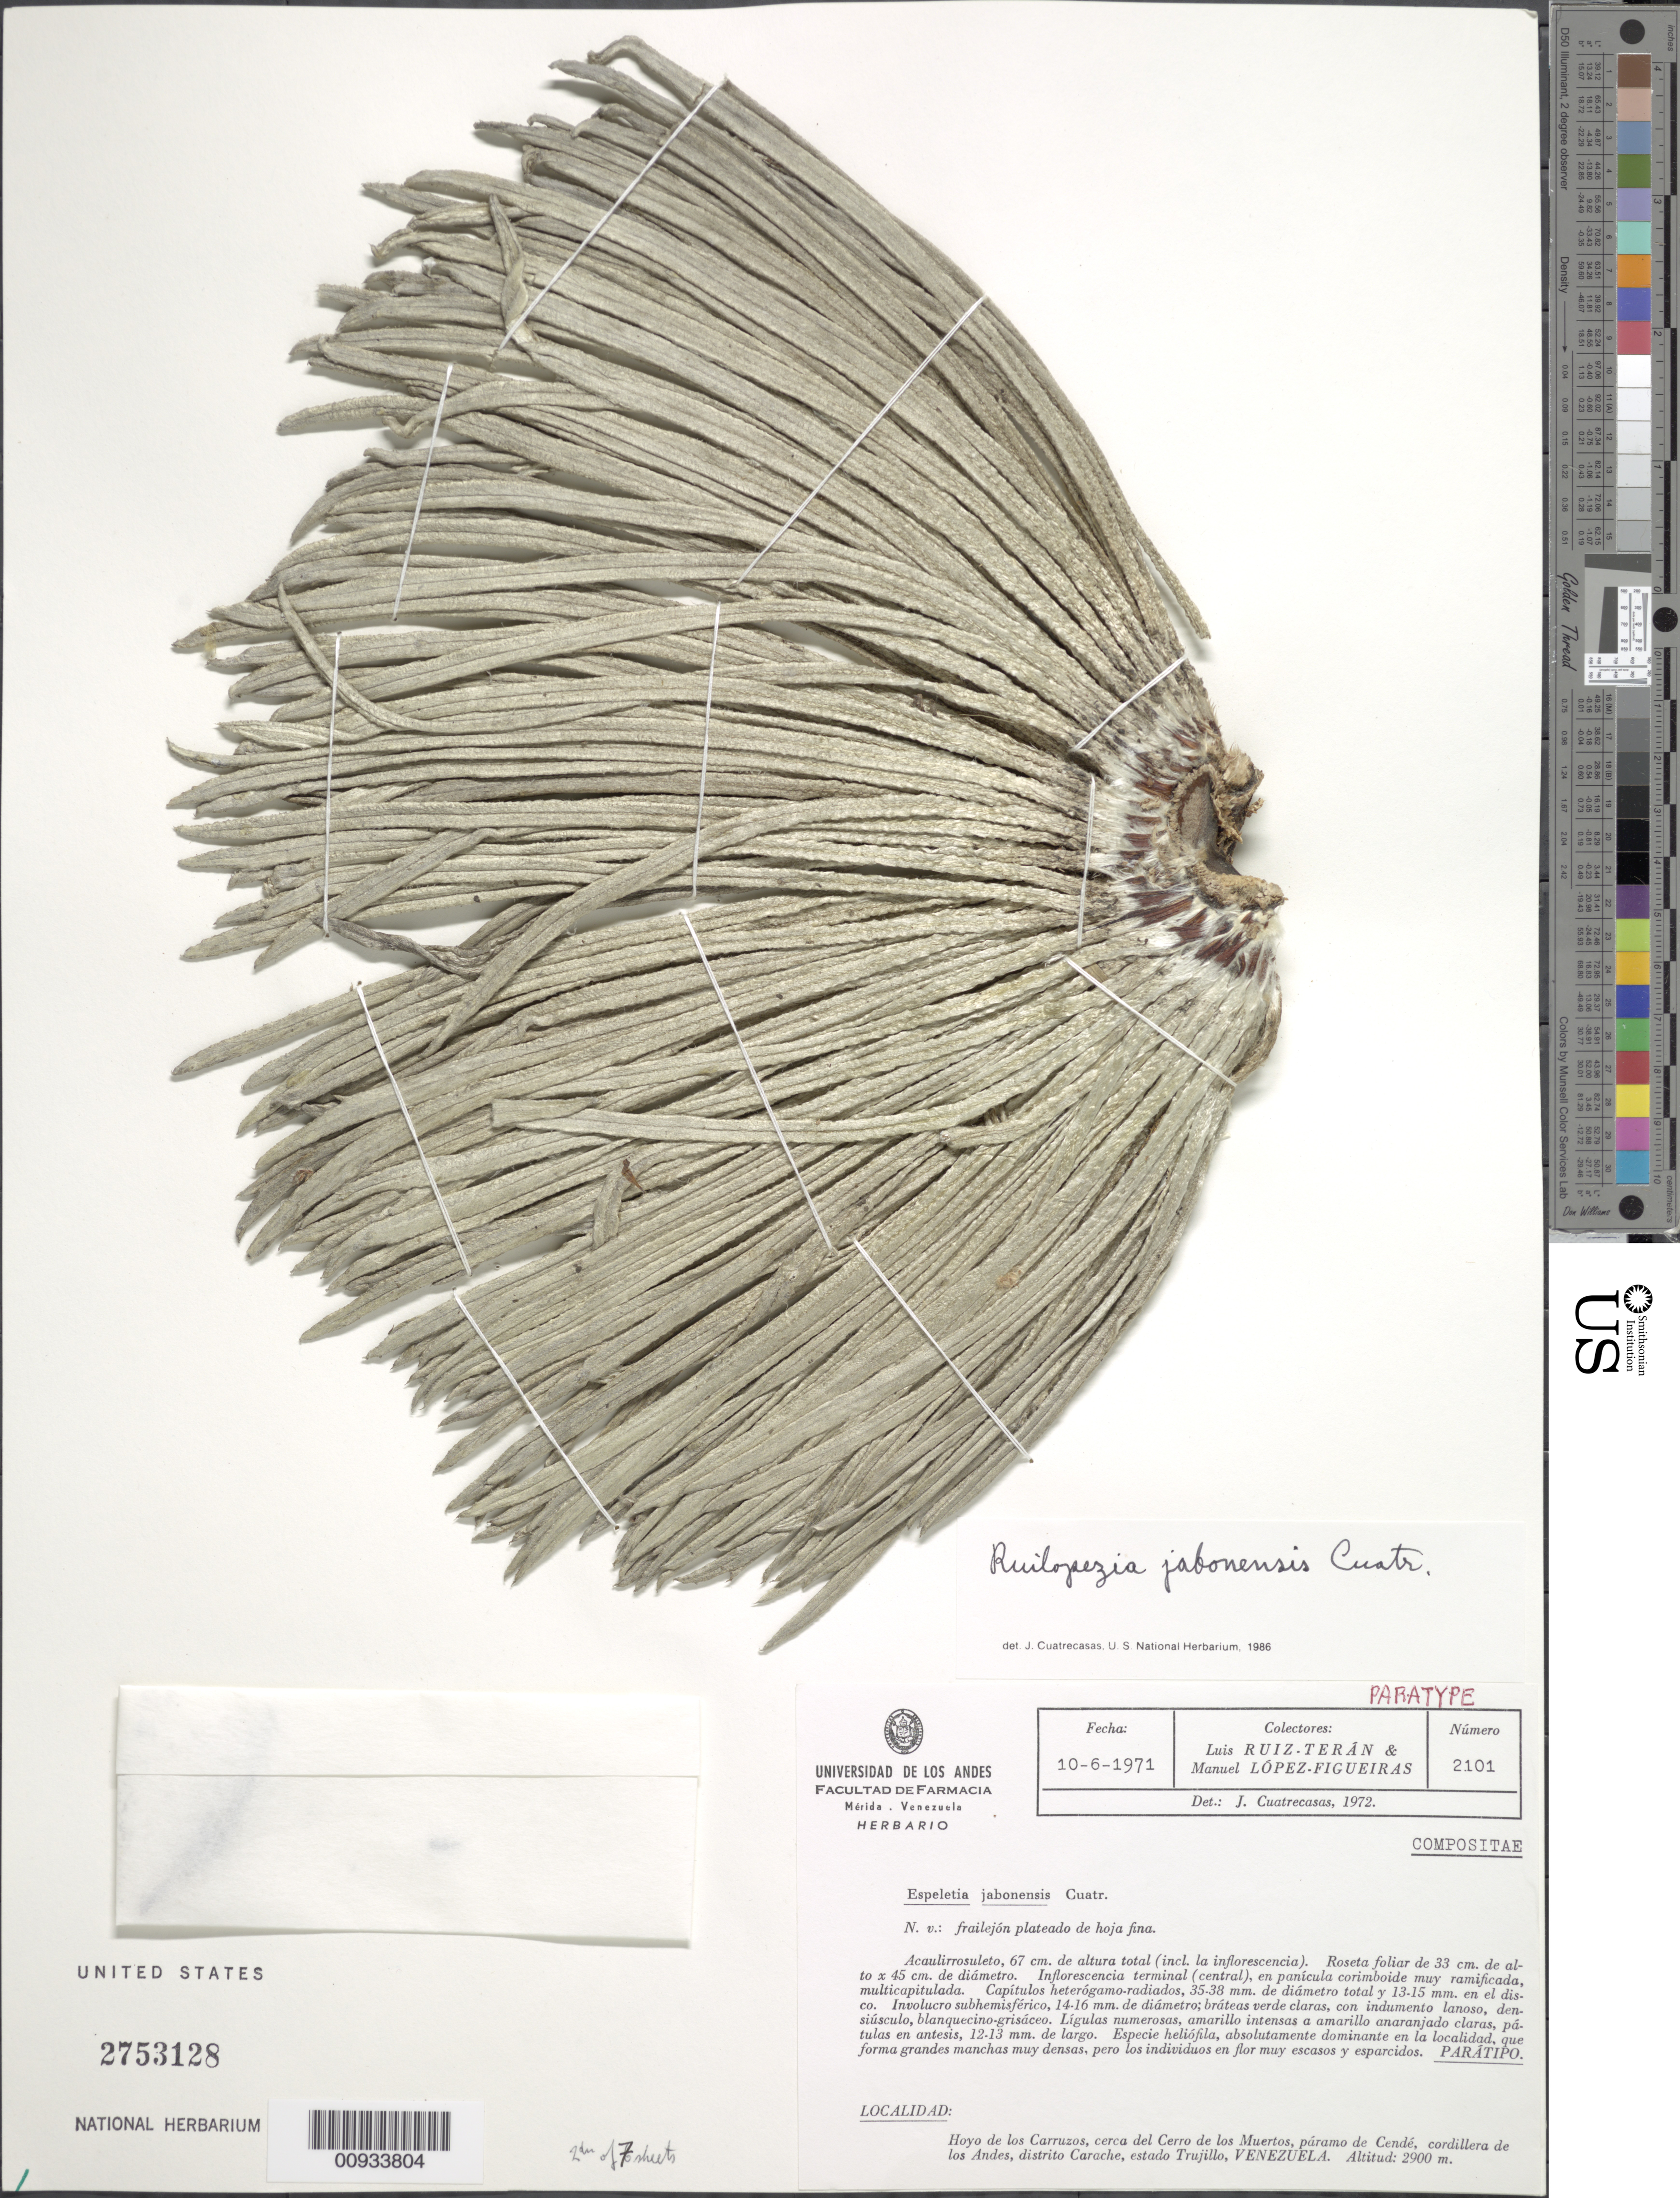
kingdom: Plantae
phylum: Tracheophyta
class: Magnoliopsida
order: Asterales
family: Asteraceae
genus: Ruilopezia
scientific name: Ruilopezia jabonensis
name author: (Cuatrec.) Cuatrec.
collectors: L. Teran & M. López Figueiras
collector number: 2101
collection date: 1971-06-10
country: Venezuela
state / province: Trujillo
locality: Hoya de los Carruzos, cerca del Cerro de los Muertos, paramo de Cende, Cordillera de Los Andes, Distrito Carache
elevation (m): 2900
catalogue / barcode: US 2753128